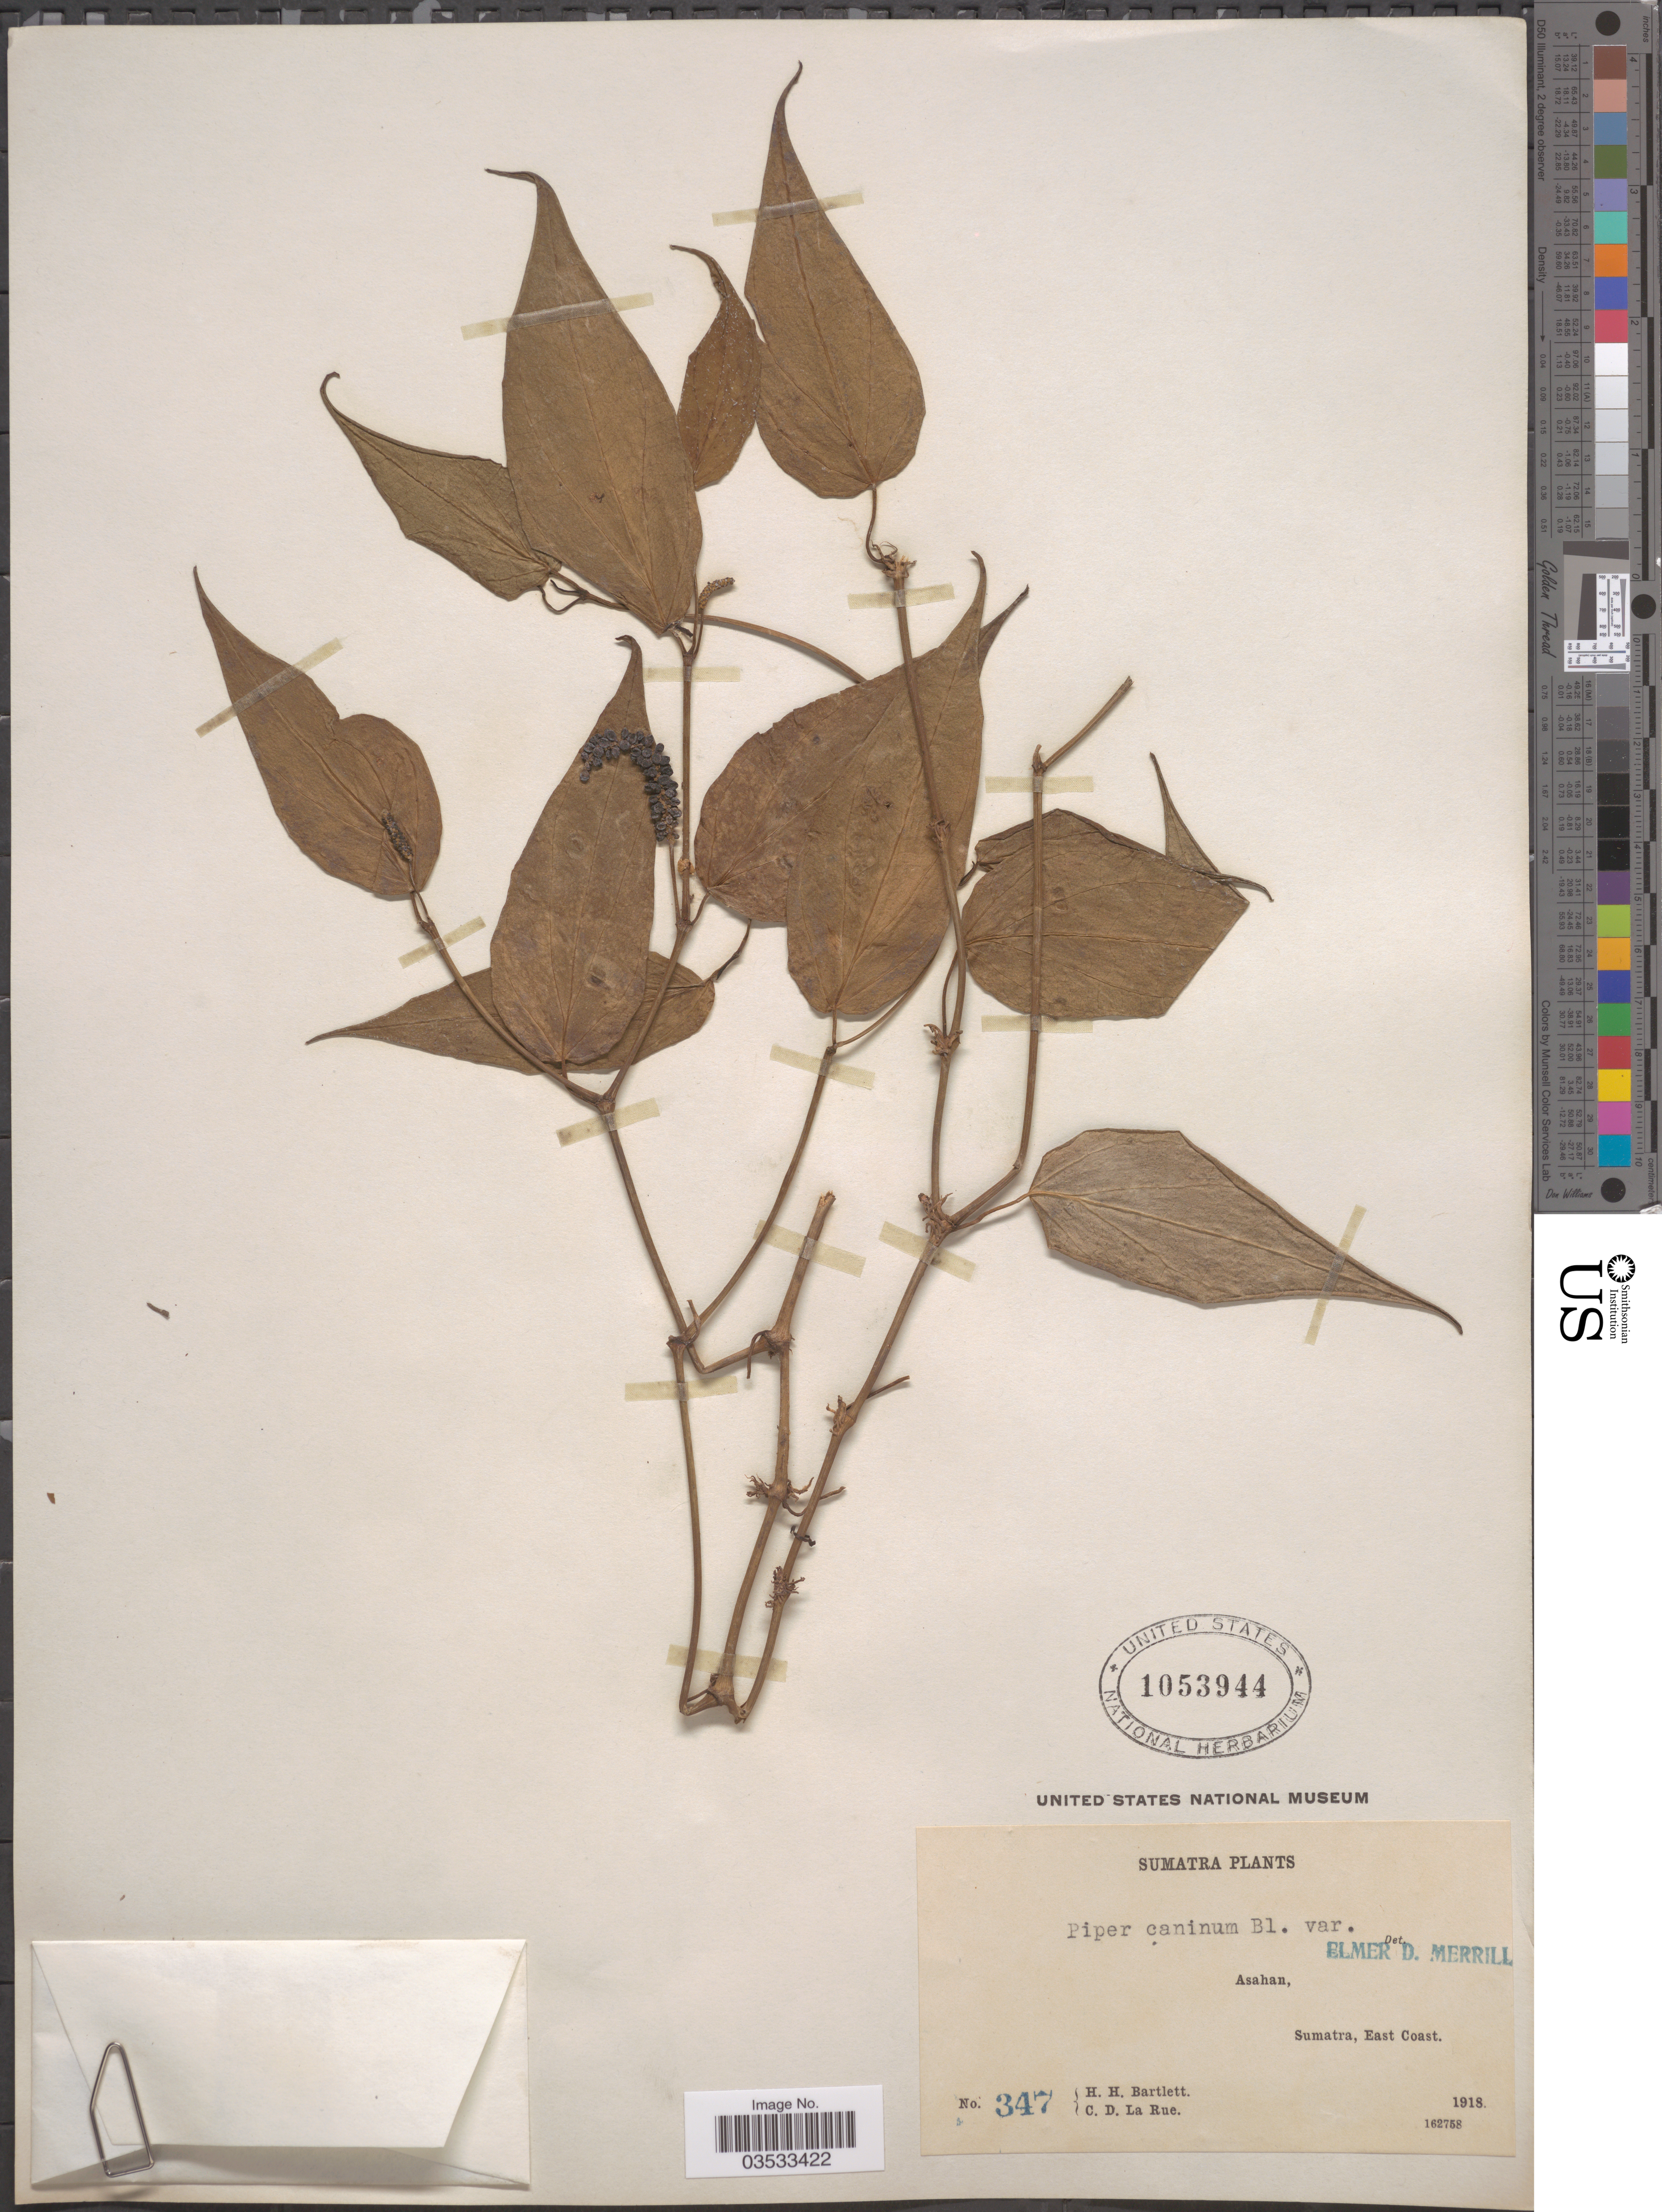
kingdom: Plantae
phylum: Tracheophyta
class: Magnoliopsida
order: Piperales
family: Piperaceae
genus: Piper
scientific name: Piper caninum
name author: Blume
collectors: H. H. Bartlett & C. La Rue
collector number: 347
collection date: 1918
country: Indonesia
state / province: Sumatra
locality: Asahan, East Coast.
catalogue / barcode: US 1053944